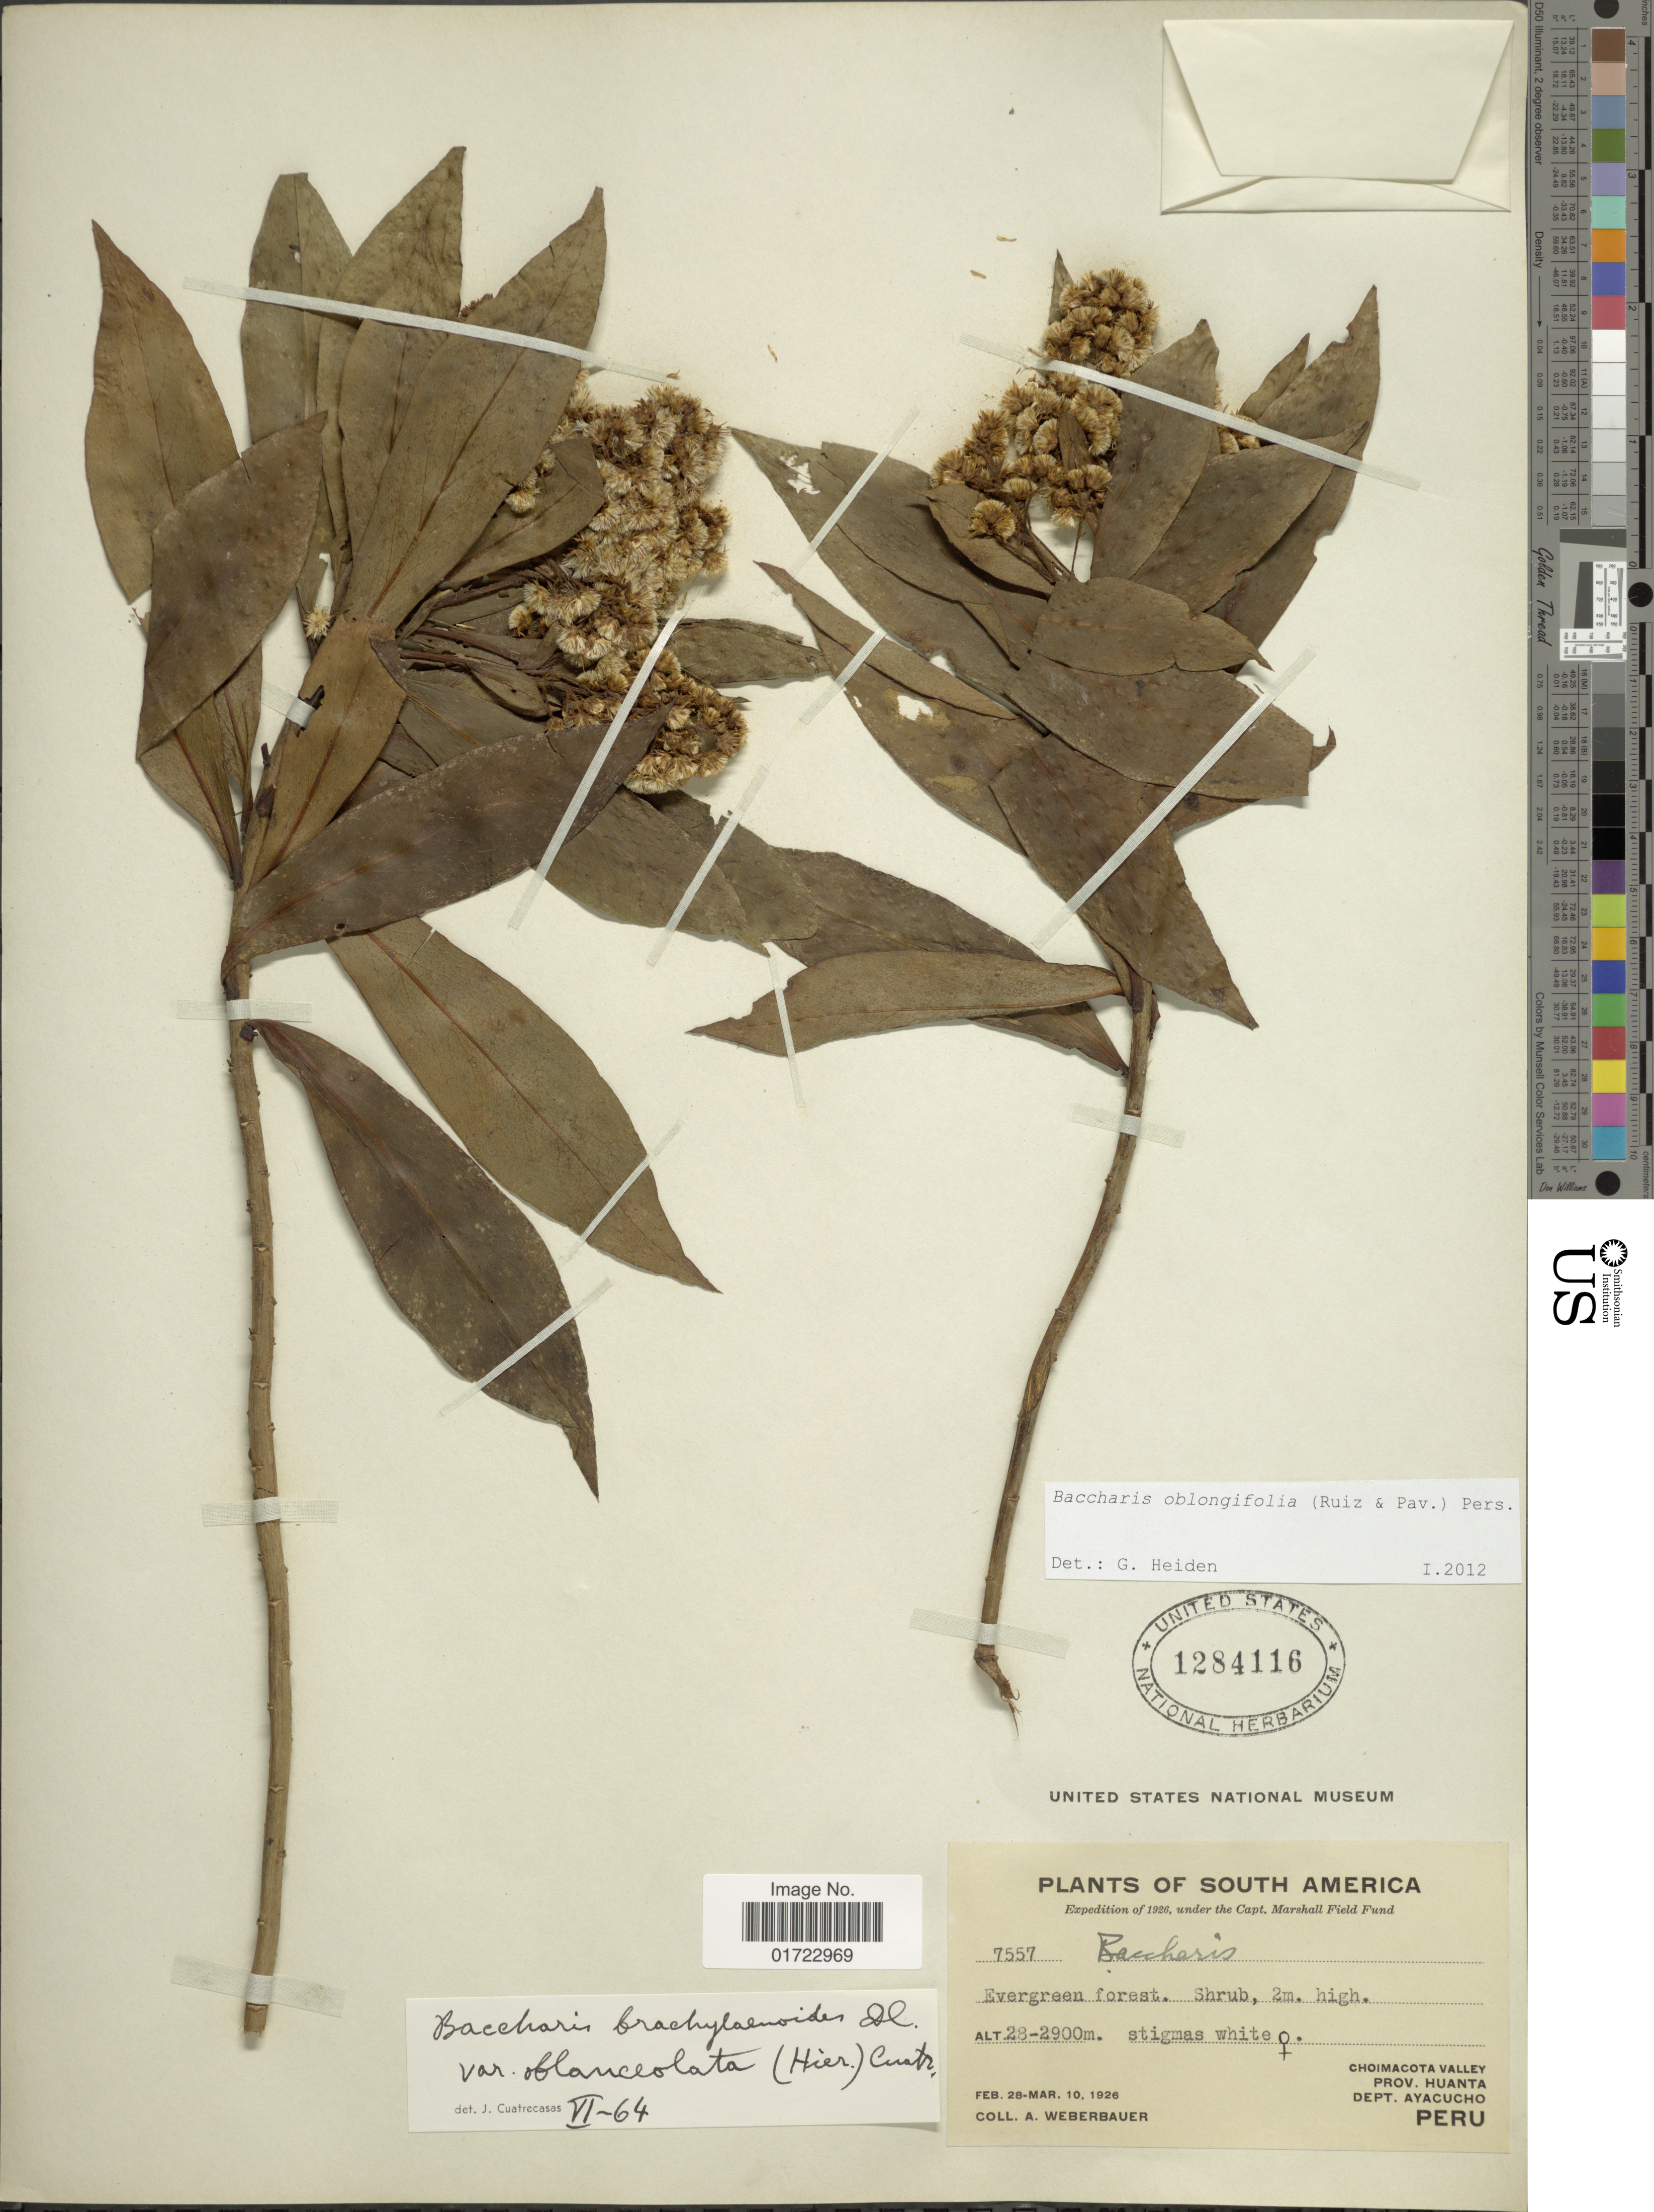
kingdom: Plantae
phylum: Tracheophyta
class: Magnoliopsida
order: Asterales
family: Asteraceae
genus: Baccharis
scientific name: Baccharis oblongifolia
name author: (Ruiz & Pav.) Pers.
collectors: A. Weberbauer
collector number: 7557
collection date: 1926-02-28/1926-03-10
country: Peru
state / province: Ayacucho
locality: Choimacota Valley. Prov. Huanta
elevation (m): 2800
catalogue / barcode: US 1284116